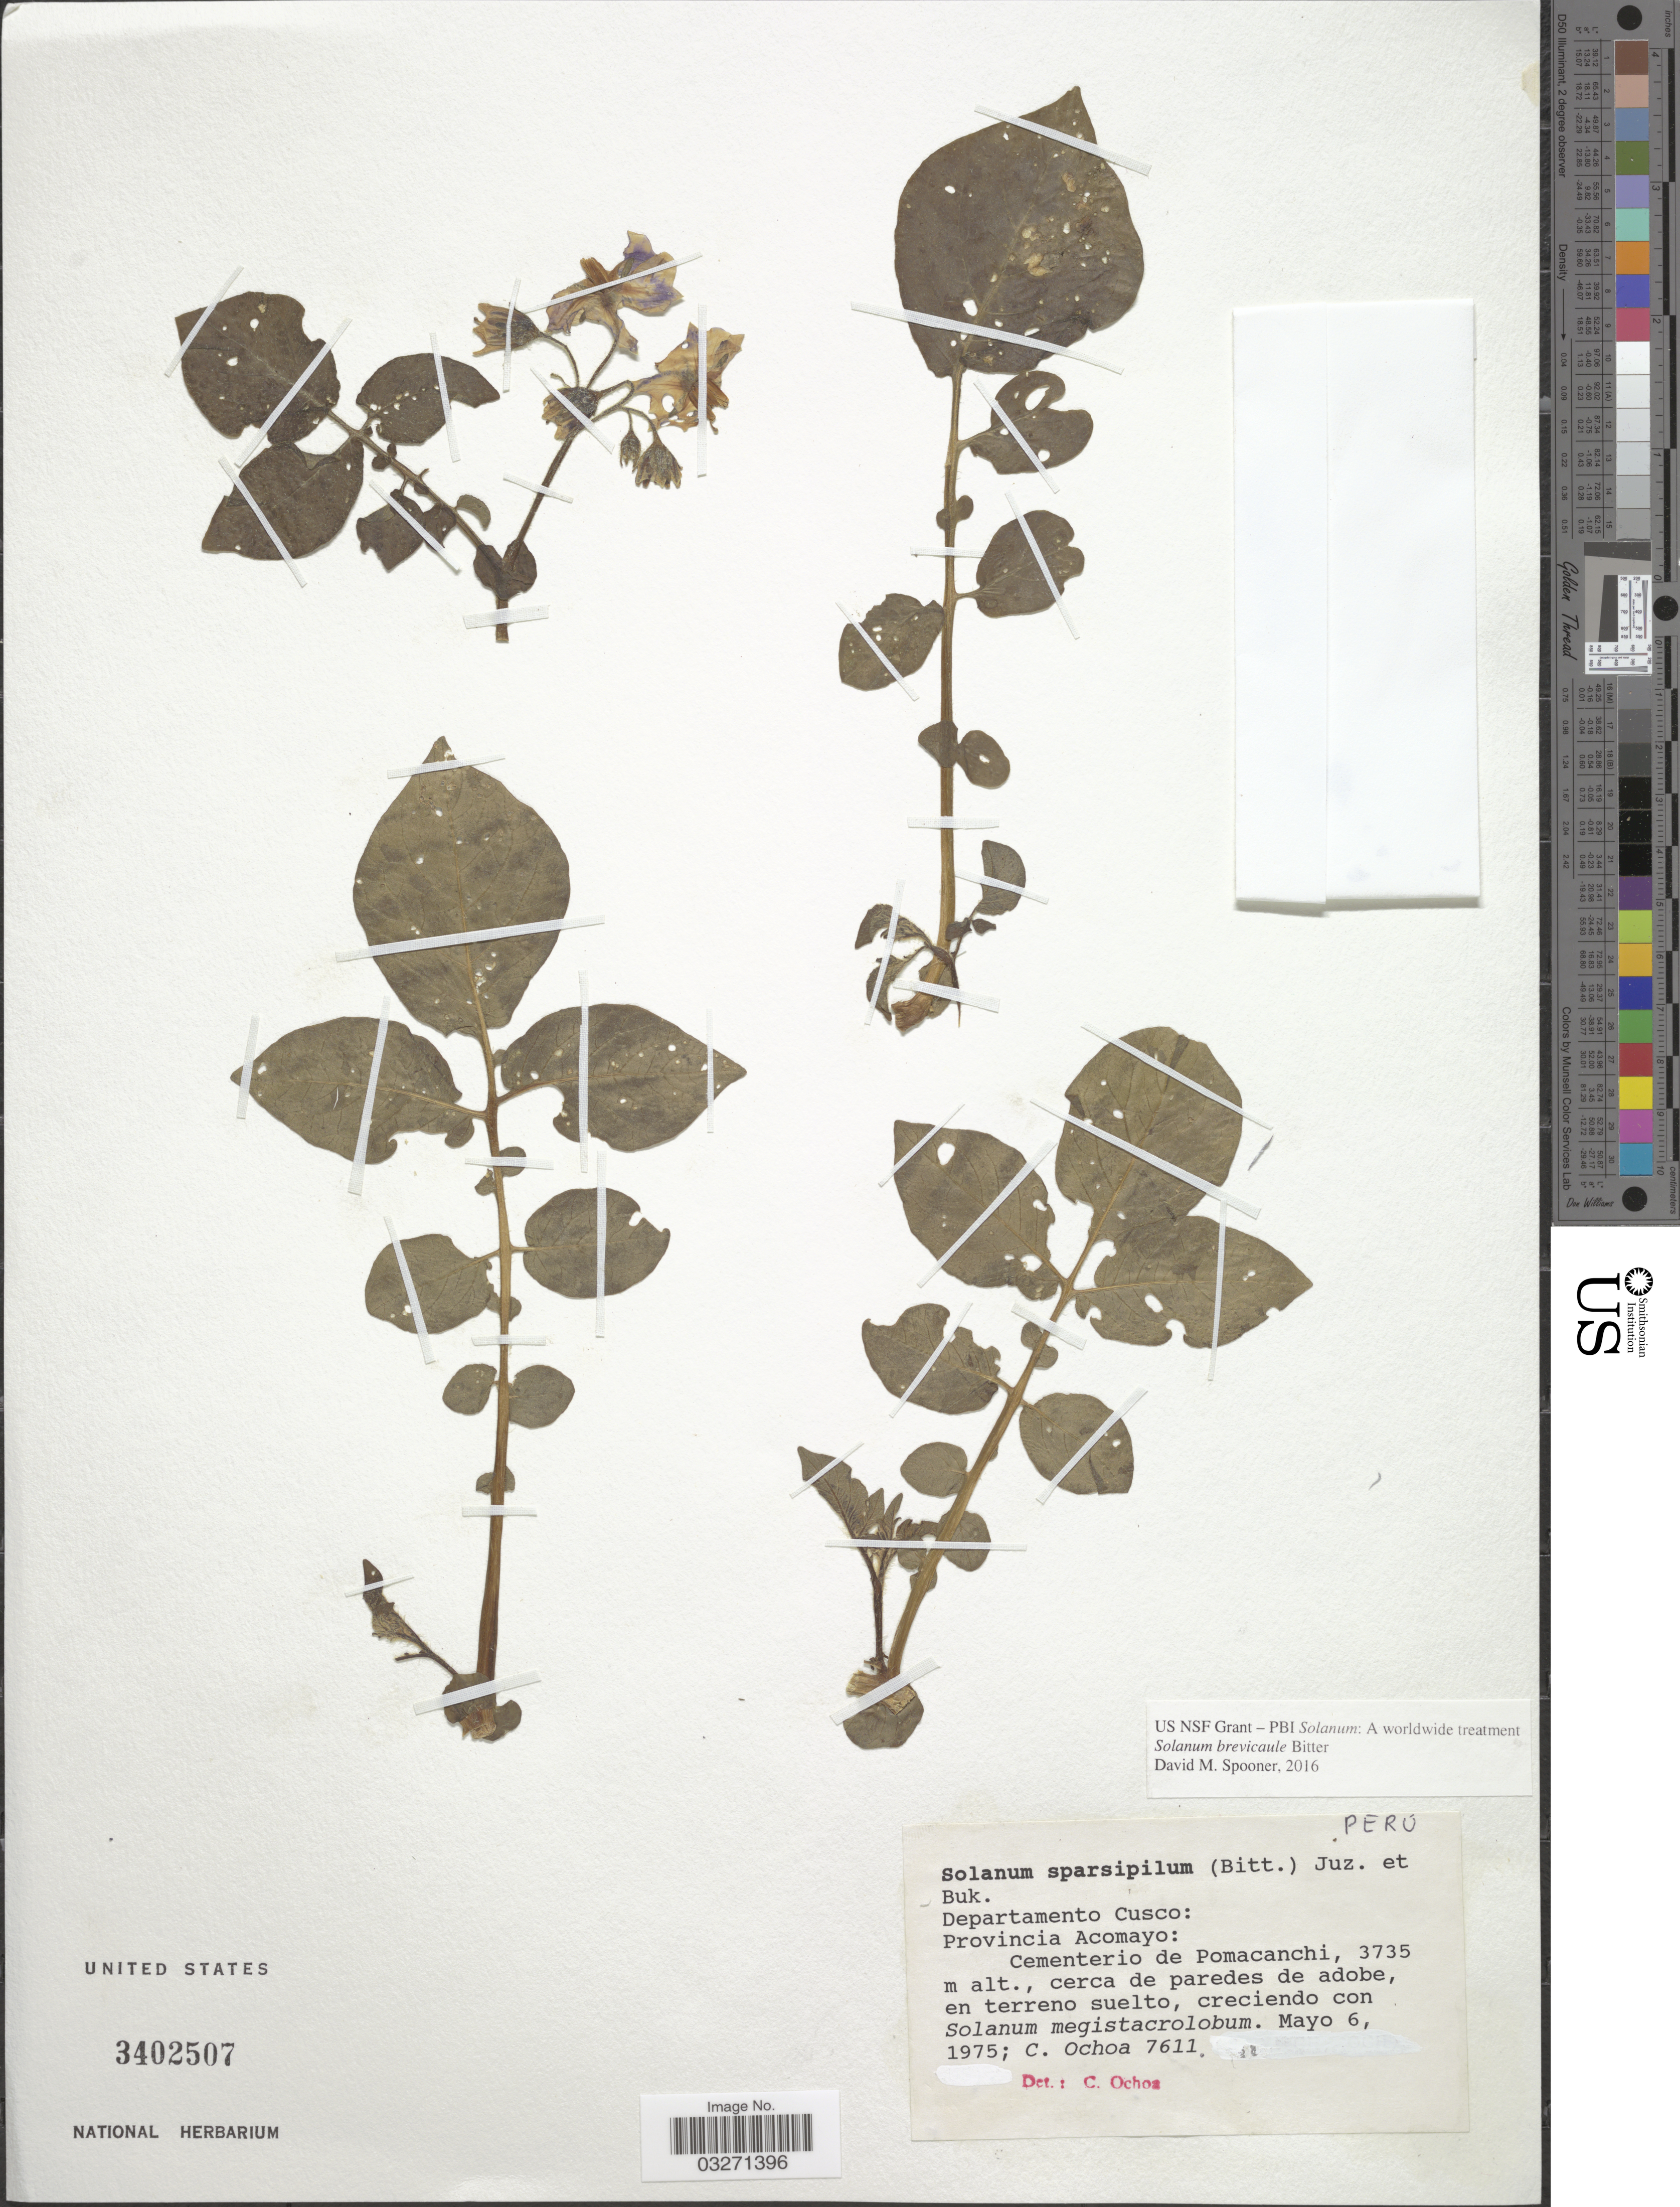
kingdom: Plantae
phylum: Tracheophyta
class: Magnoliopsida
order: Solanales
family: Solanaceae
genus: Solanum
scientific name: Solanum brevicaule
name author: Bitter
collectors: C. Ochoa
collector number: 7611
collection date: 1975-05-06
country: Peru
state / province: Cusco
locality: Departamento Cusco. Provincia Acomayo: Cementerio de Pomacanchi, cerca de paredes de adobe, en terreno suelto.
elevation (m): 3735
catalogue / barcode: US 3402507